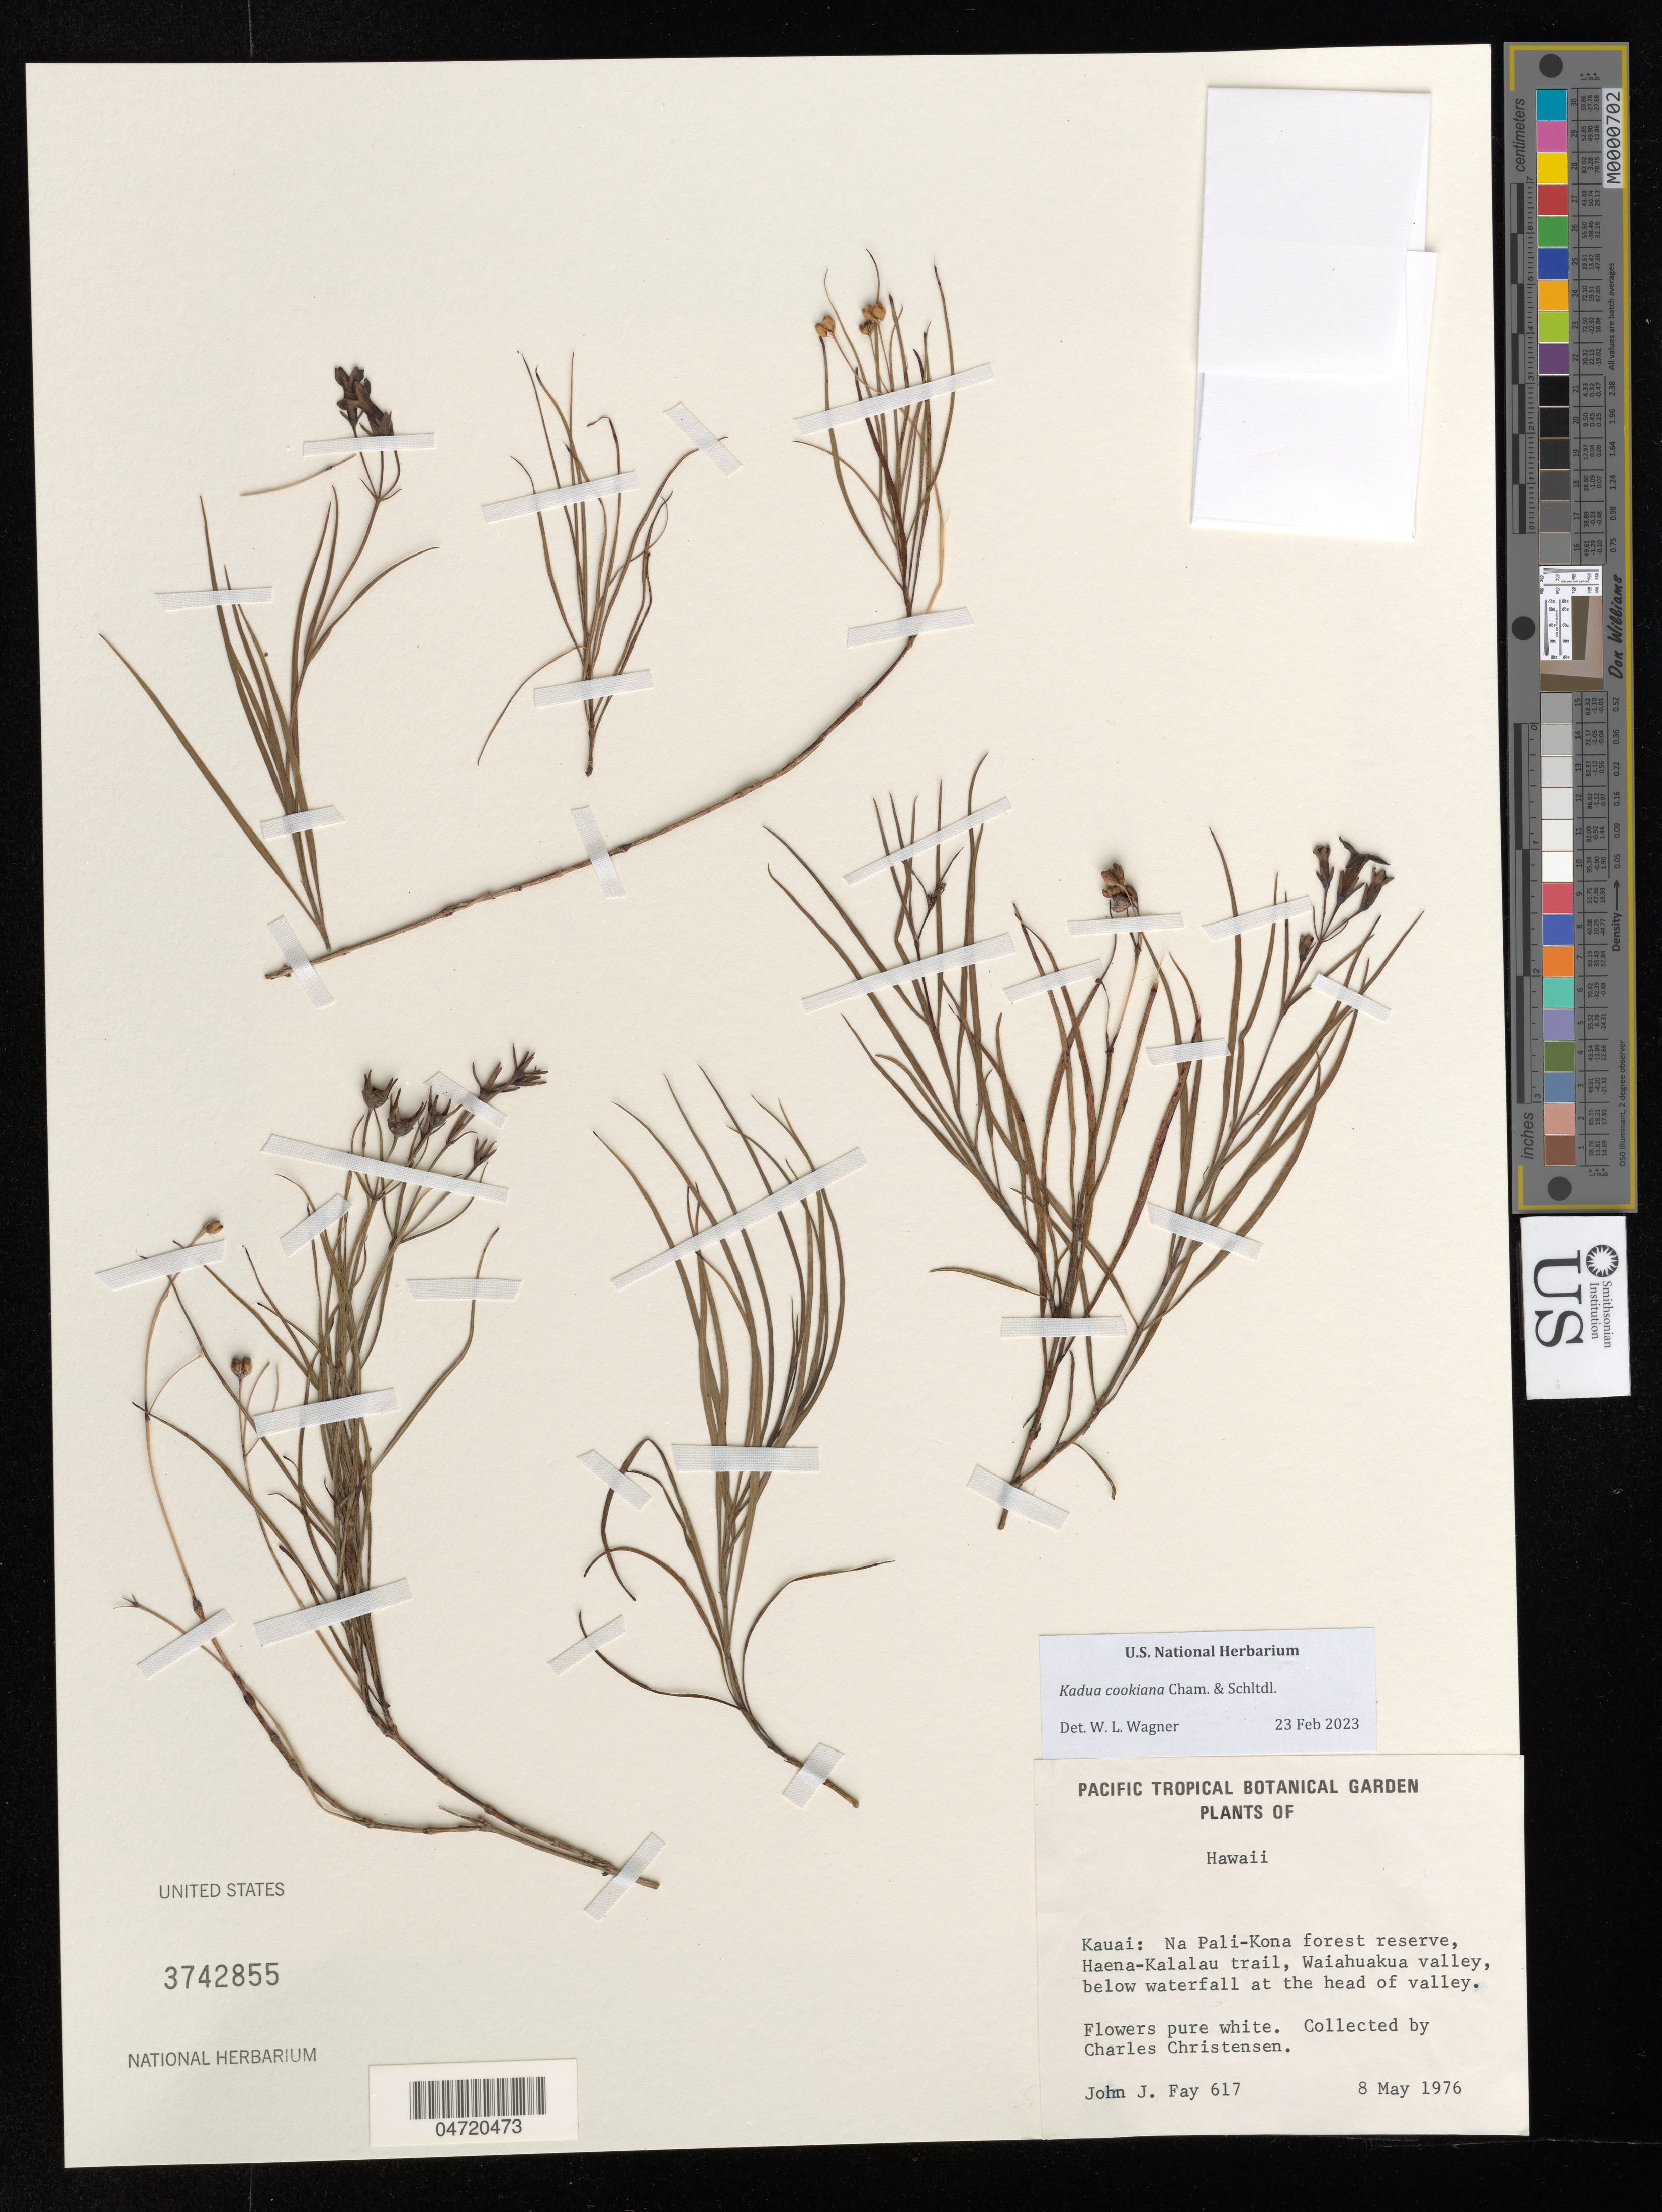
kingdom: Plantae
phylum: Tracheophyta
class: Magnoliopsida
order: Gentianales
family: Rubiaceae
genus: Kadua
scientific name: Kadua cookiana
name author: Cham. & Schltdl.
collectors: C. Christensen & J. Fay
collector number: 617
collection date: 1976-05-08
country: United States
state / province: Hawaii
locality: Kauai: Na Pali-Kona forest reserve, Haena-Kalalau trail, Waiahuakua valley, below waterfall at the head of valley.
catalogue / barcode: US 3742855